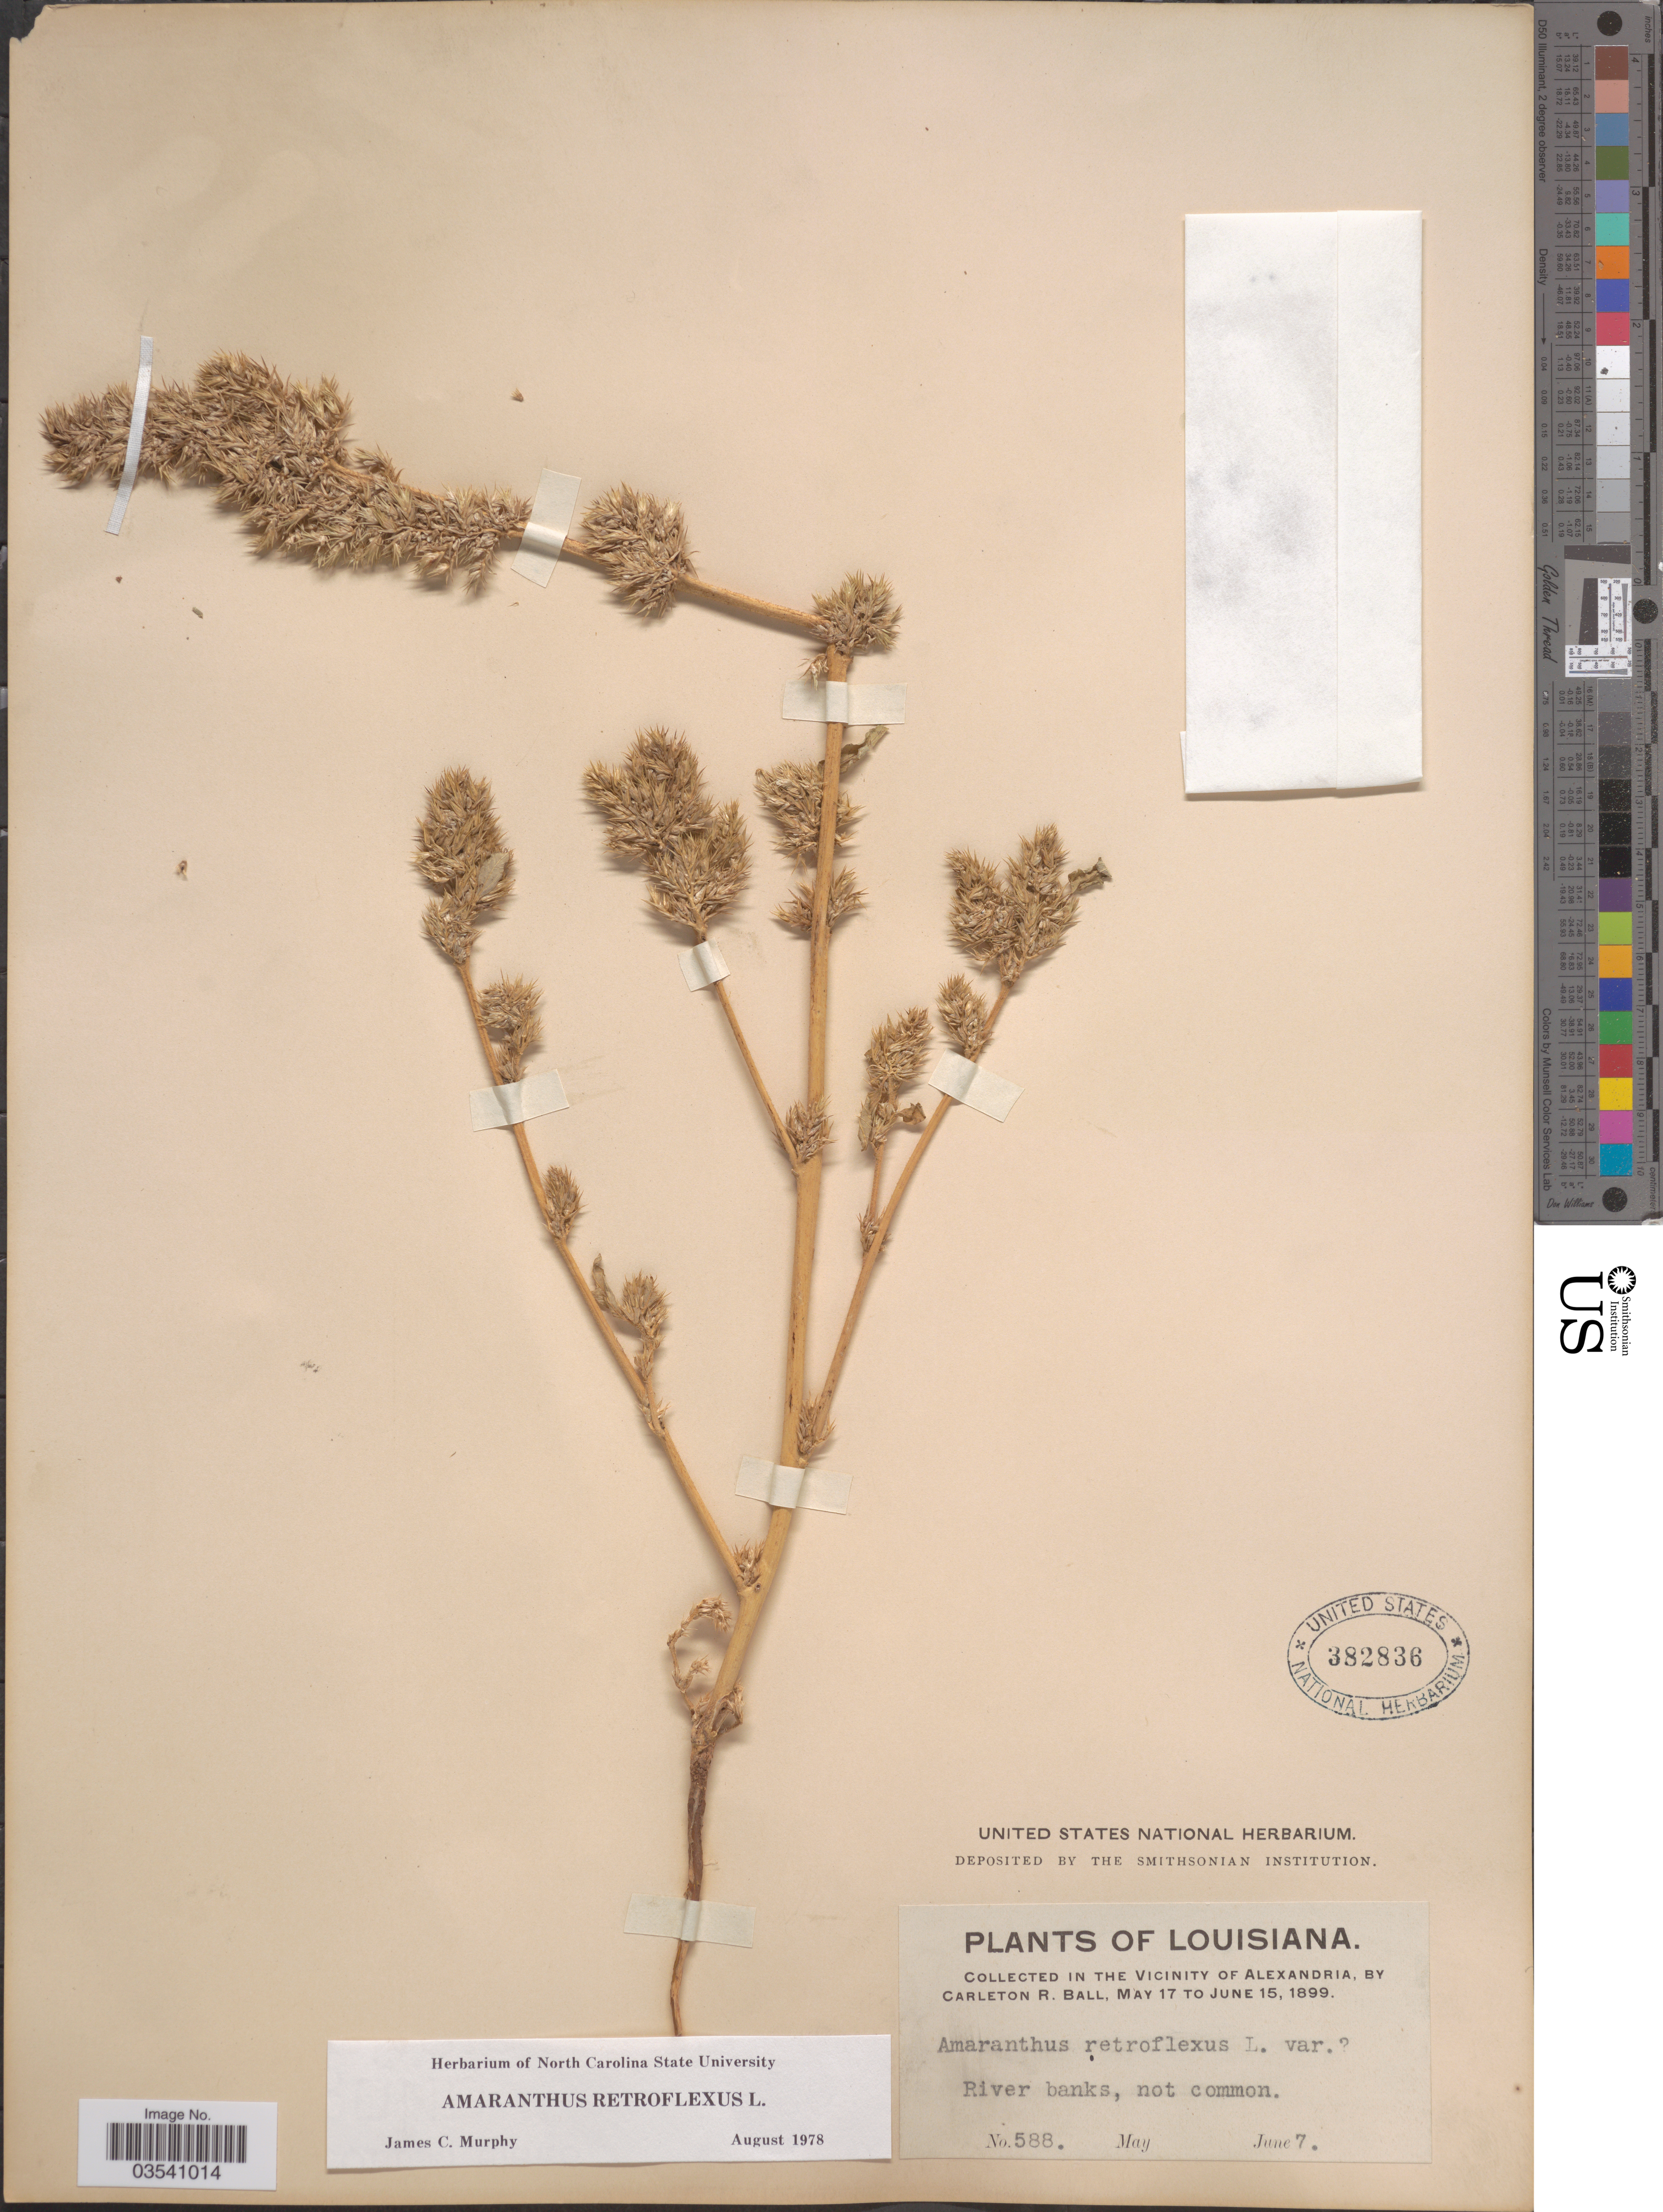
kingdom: Plantae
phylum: Tracheophyta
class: Magnoliopsida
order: Caryophyllales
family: Amaranthaceae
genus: Amaranthus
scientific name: Amaranthus retroflexus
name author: L.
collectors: C. R. Ball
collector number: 588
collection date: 1899-06-07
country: United States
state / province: Louisiana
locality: In the Vicinity of Alexandria.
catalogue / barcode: US 382836